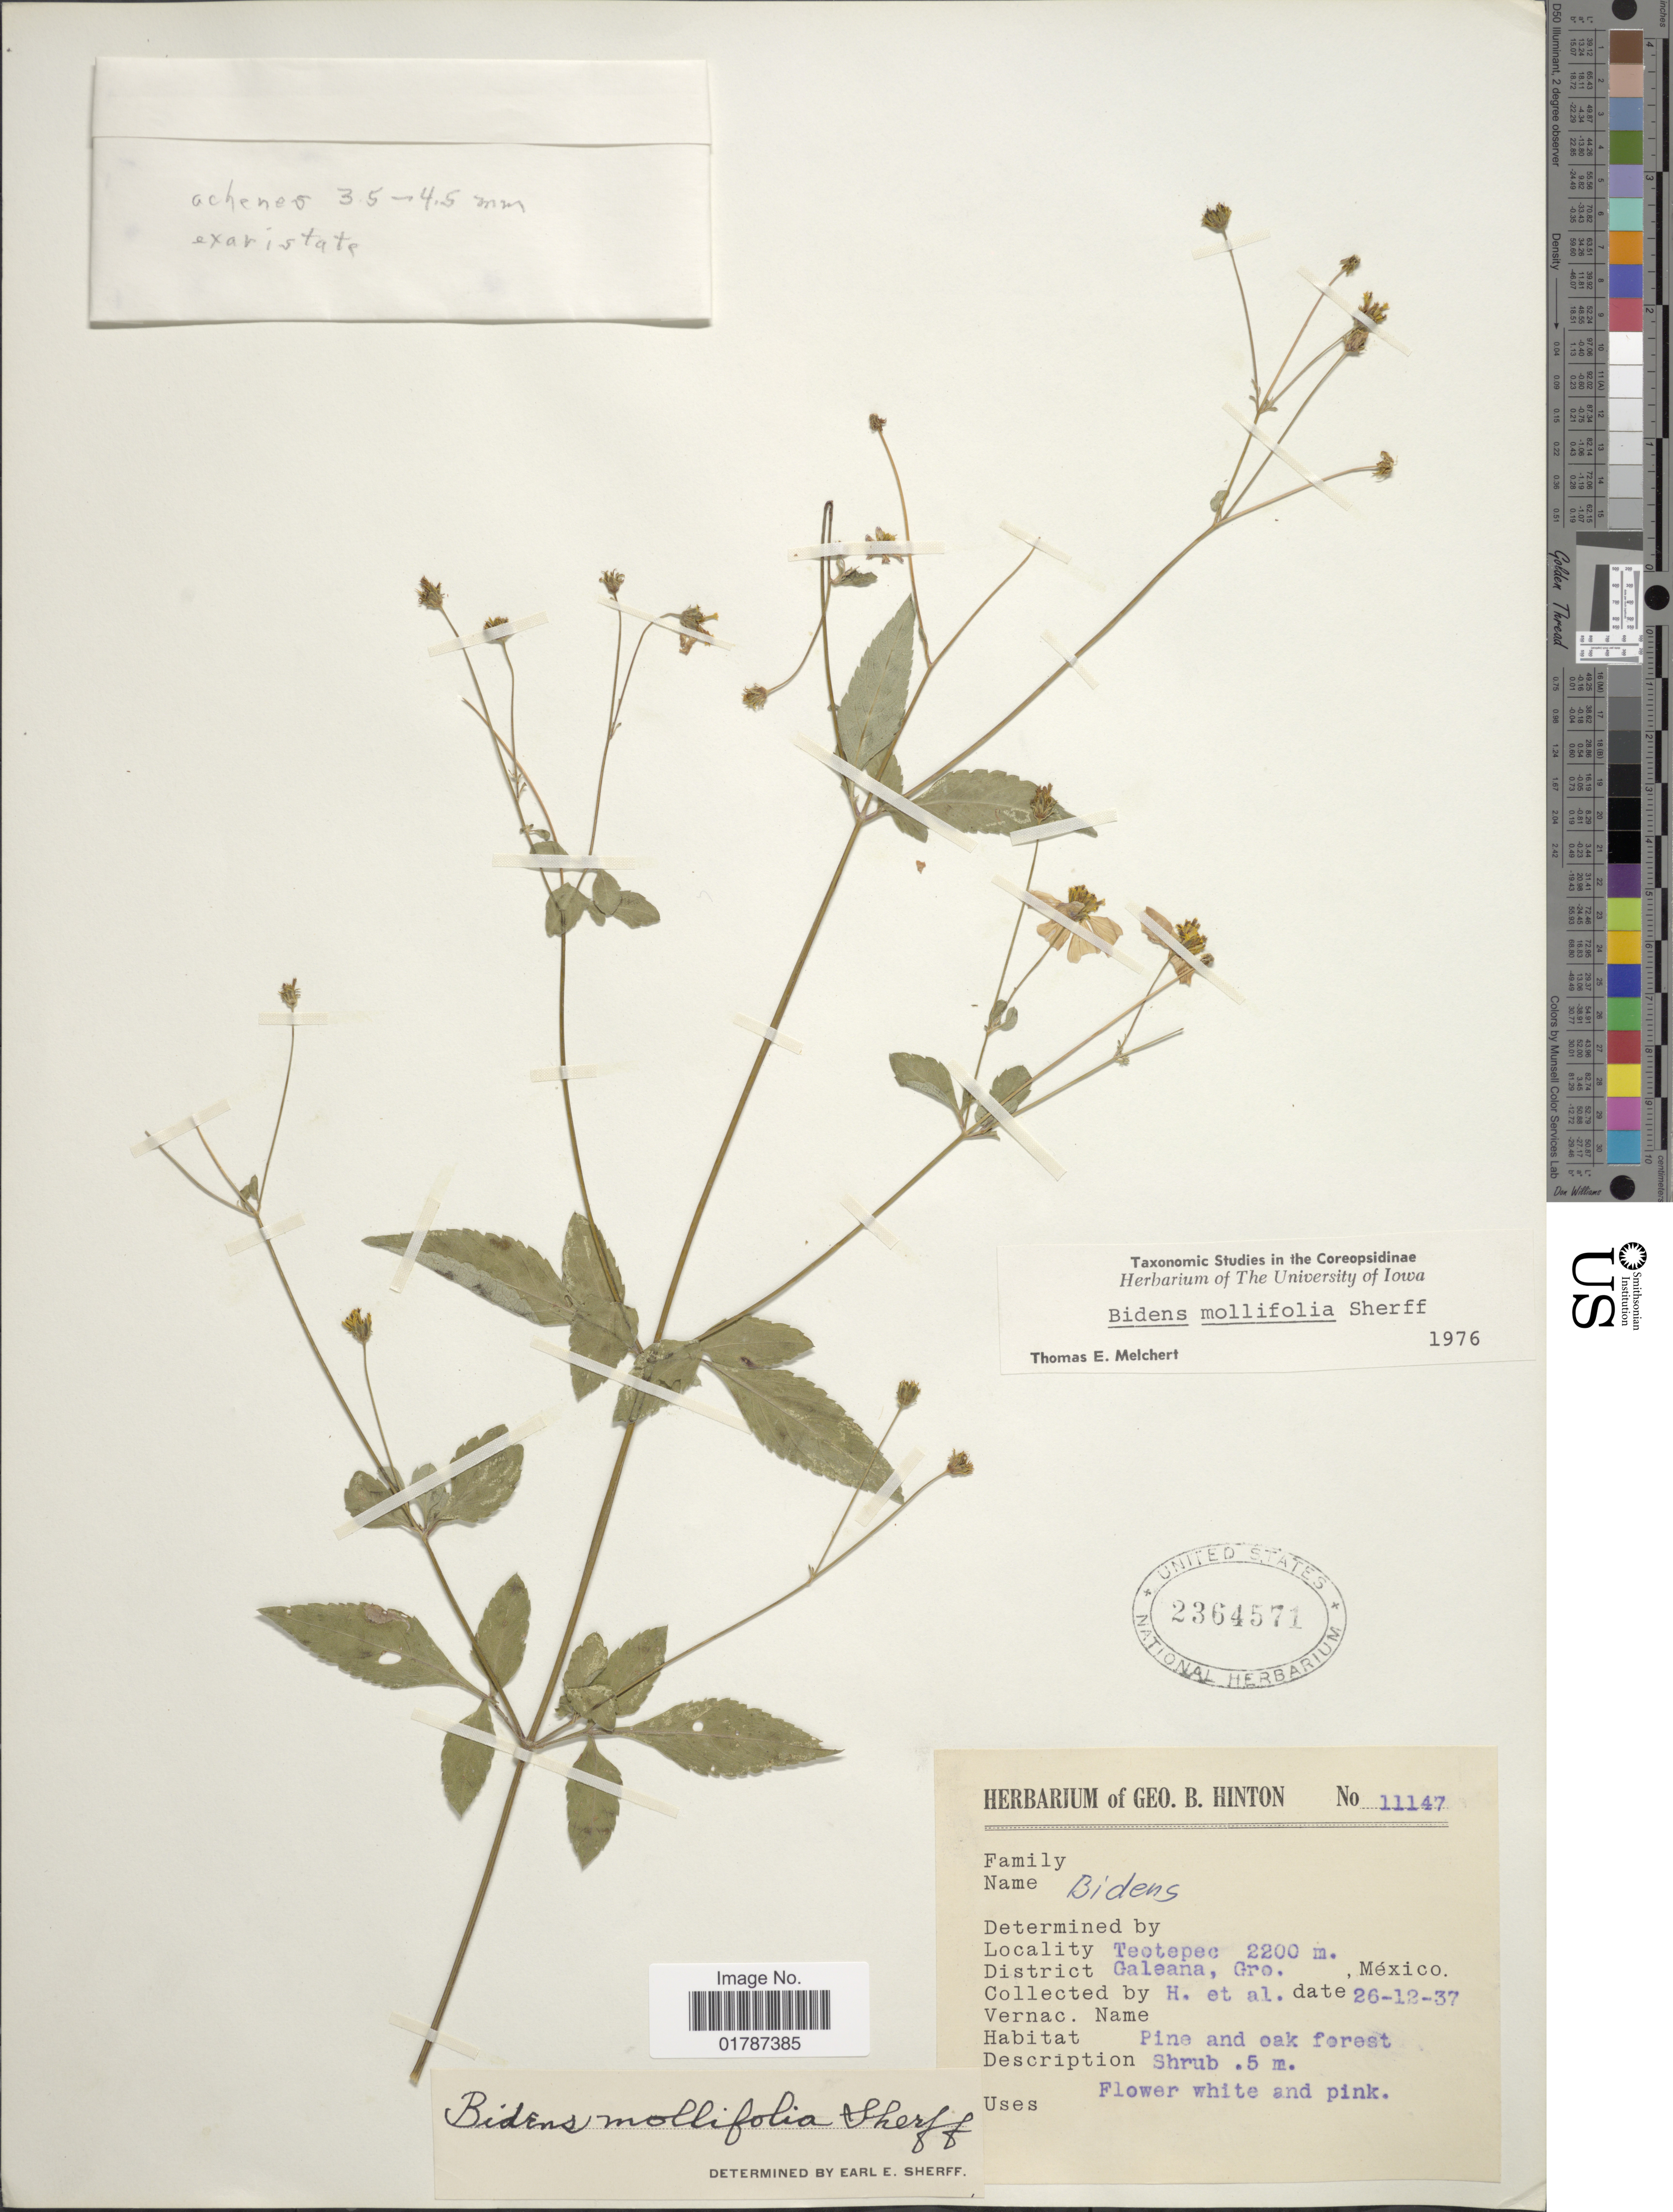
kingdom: Plantae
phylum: Tracheophyta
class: Magnoliopsida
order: Asterales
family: Asteraceae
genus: Bidens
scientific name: Bidens mollifolia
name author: Sherff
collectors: G. B. Hinton & et al.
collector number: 11147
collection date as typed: Transcribed d/m/y: 26/12/37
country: Mexico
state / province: Guerrero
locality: Teotepec, District Galeana, Gro., Mexico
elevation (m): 2200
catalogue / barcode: US 2364571